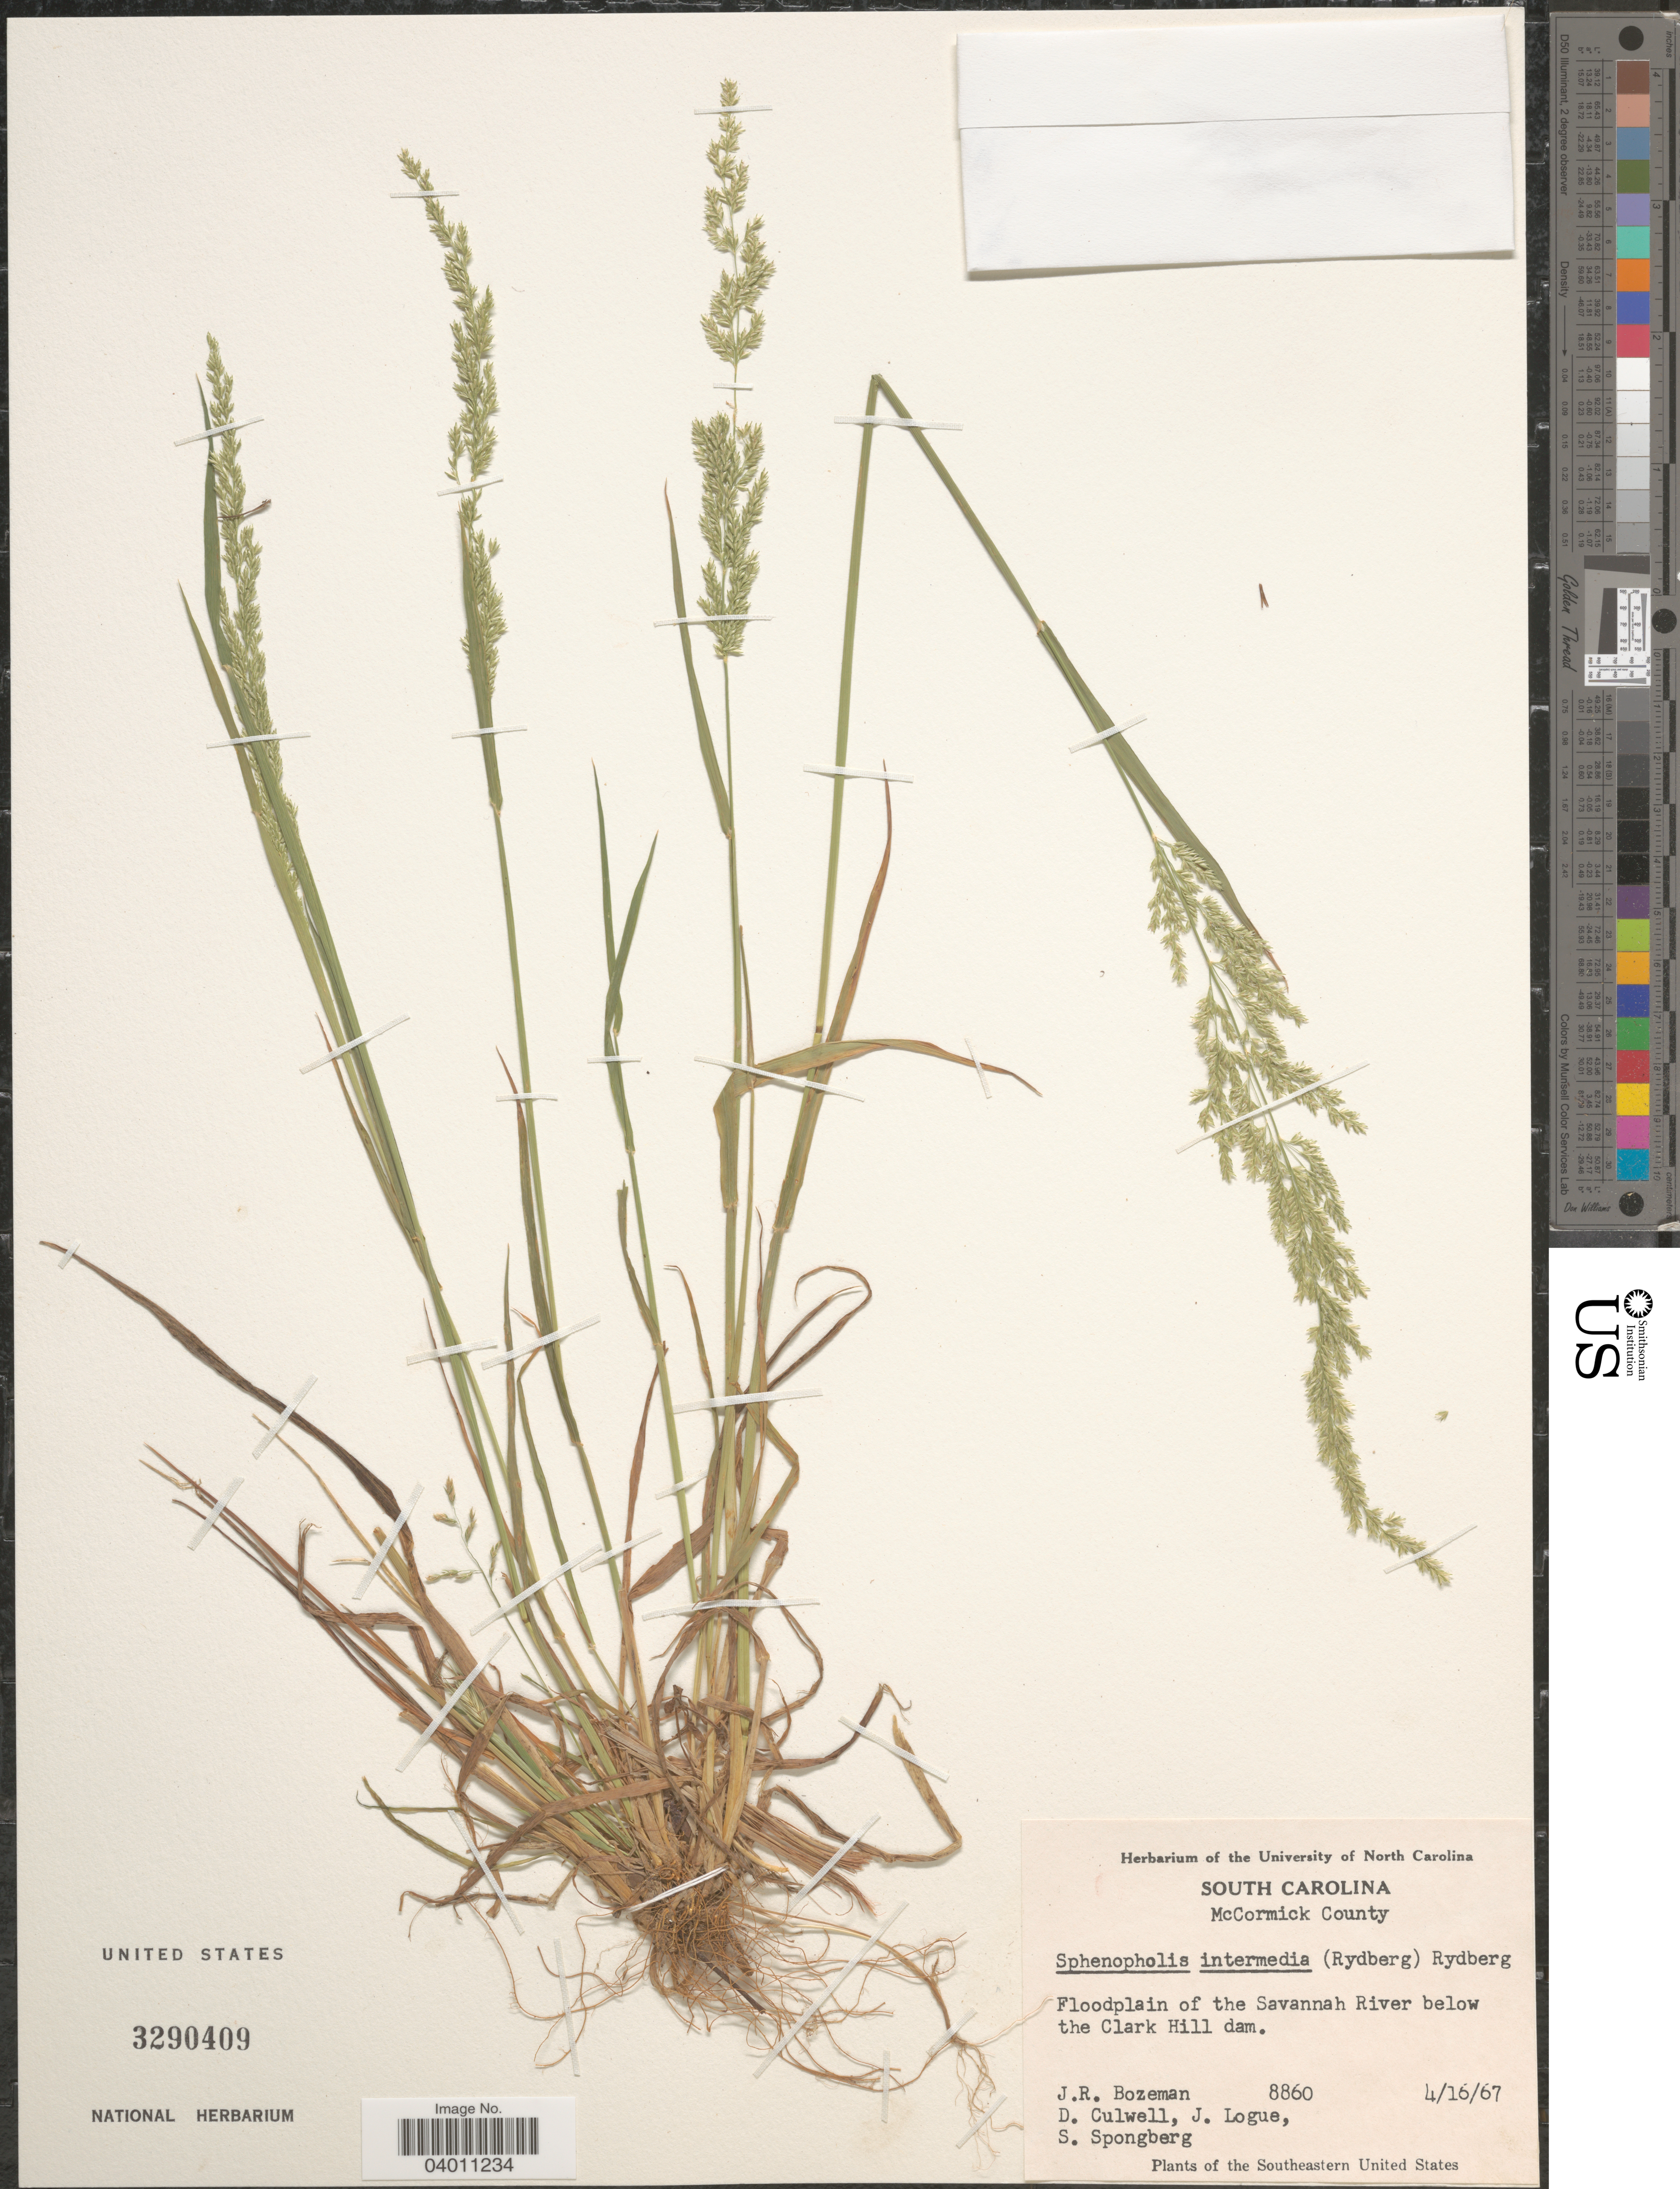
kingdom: Plantae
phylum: Tracheophyta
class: Liliopsida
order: Poales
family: Poaceae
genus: Sphenopholis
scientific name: Sphenopholis intermedia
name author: (Rydb.) Rydb.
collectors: J. R. Bozeman, D. Culwell, J. Logue & S. A.Spongberg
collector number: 8860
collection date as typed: Transcribed d/m/y: 16/4/67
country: United States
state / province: South Carolina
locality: McCormick County. Floodplain of the Savannah River below the Clark Hill dam. The Southeastern United States.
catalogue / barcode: US 3290409